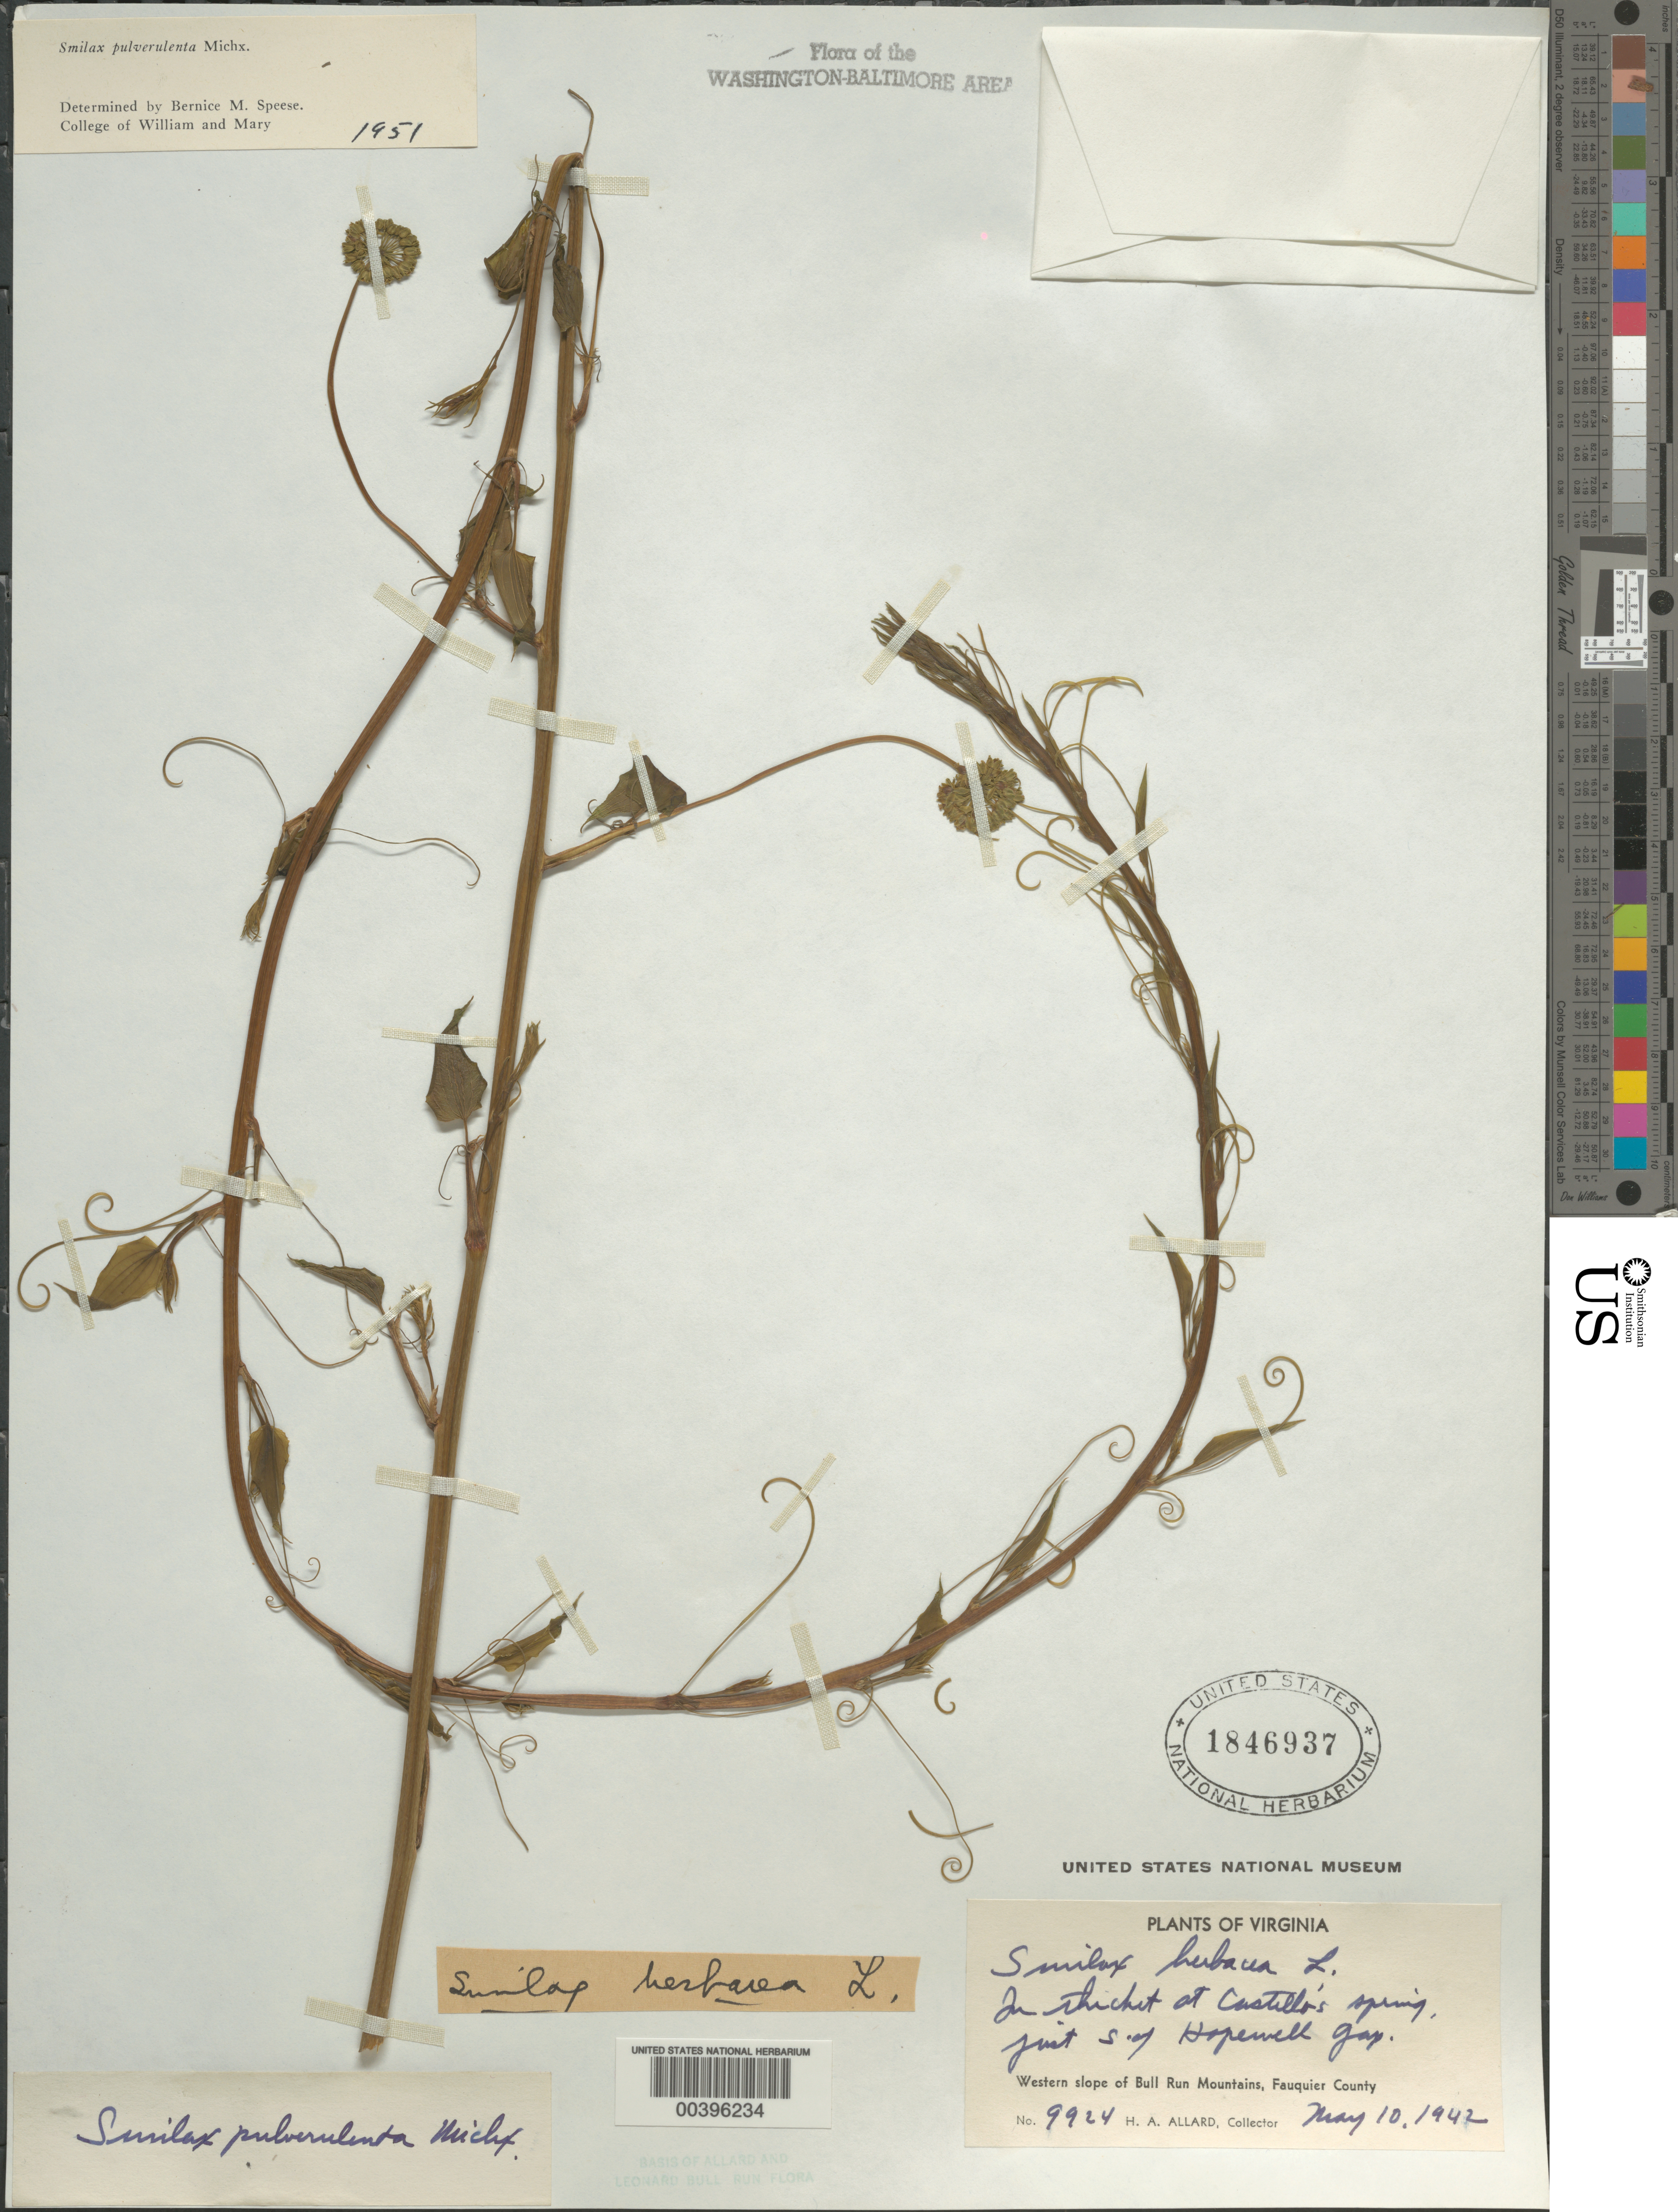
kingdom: Plantae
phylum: Tracheophyta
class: Liliopsida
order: Liliales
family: Smilacaceae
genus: Smilax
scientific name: Smilax pulverulenta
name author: Michx.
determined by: Speese, B. M.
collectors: H. A. Allard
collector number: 9924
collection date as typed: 10 May 1942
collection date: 1942-05-10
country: United States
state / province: Virginia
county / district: Fauquier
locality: South of Hopewell Gap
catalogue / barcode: US 1846937